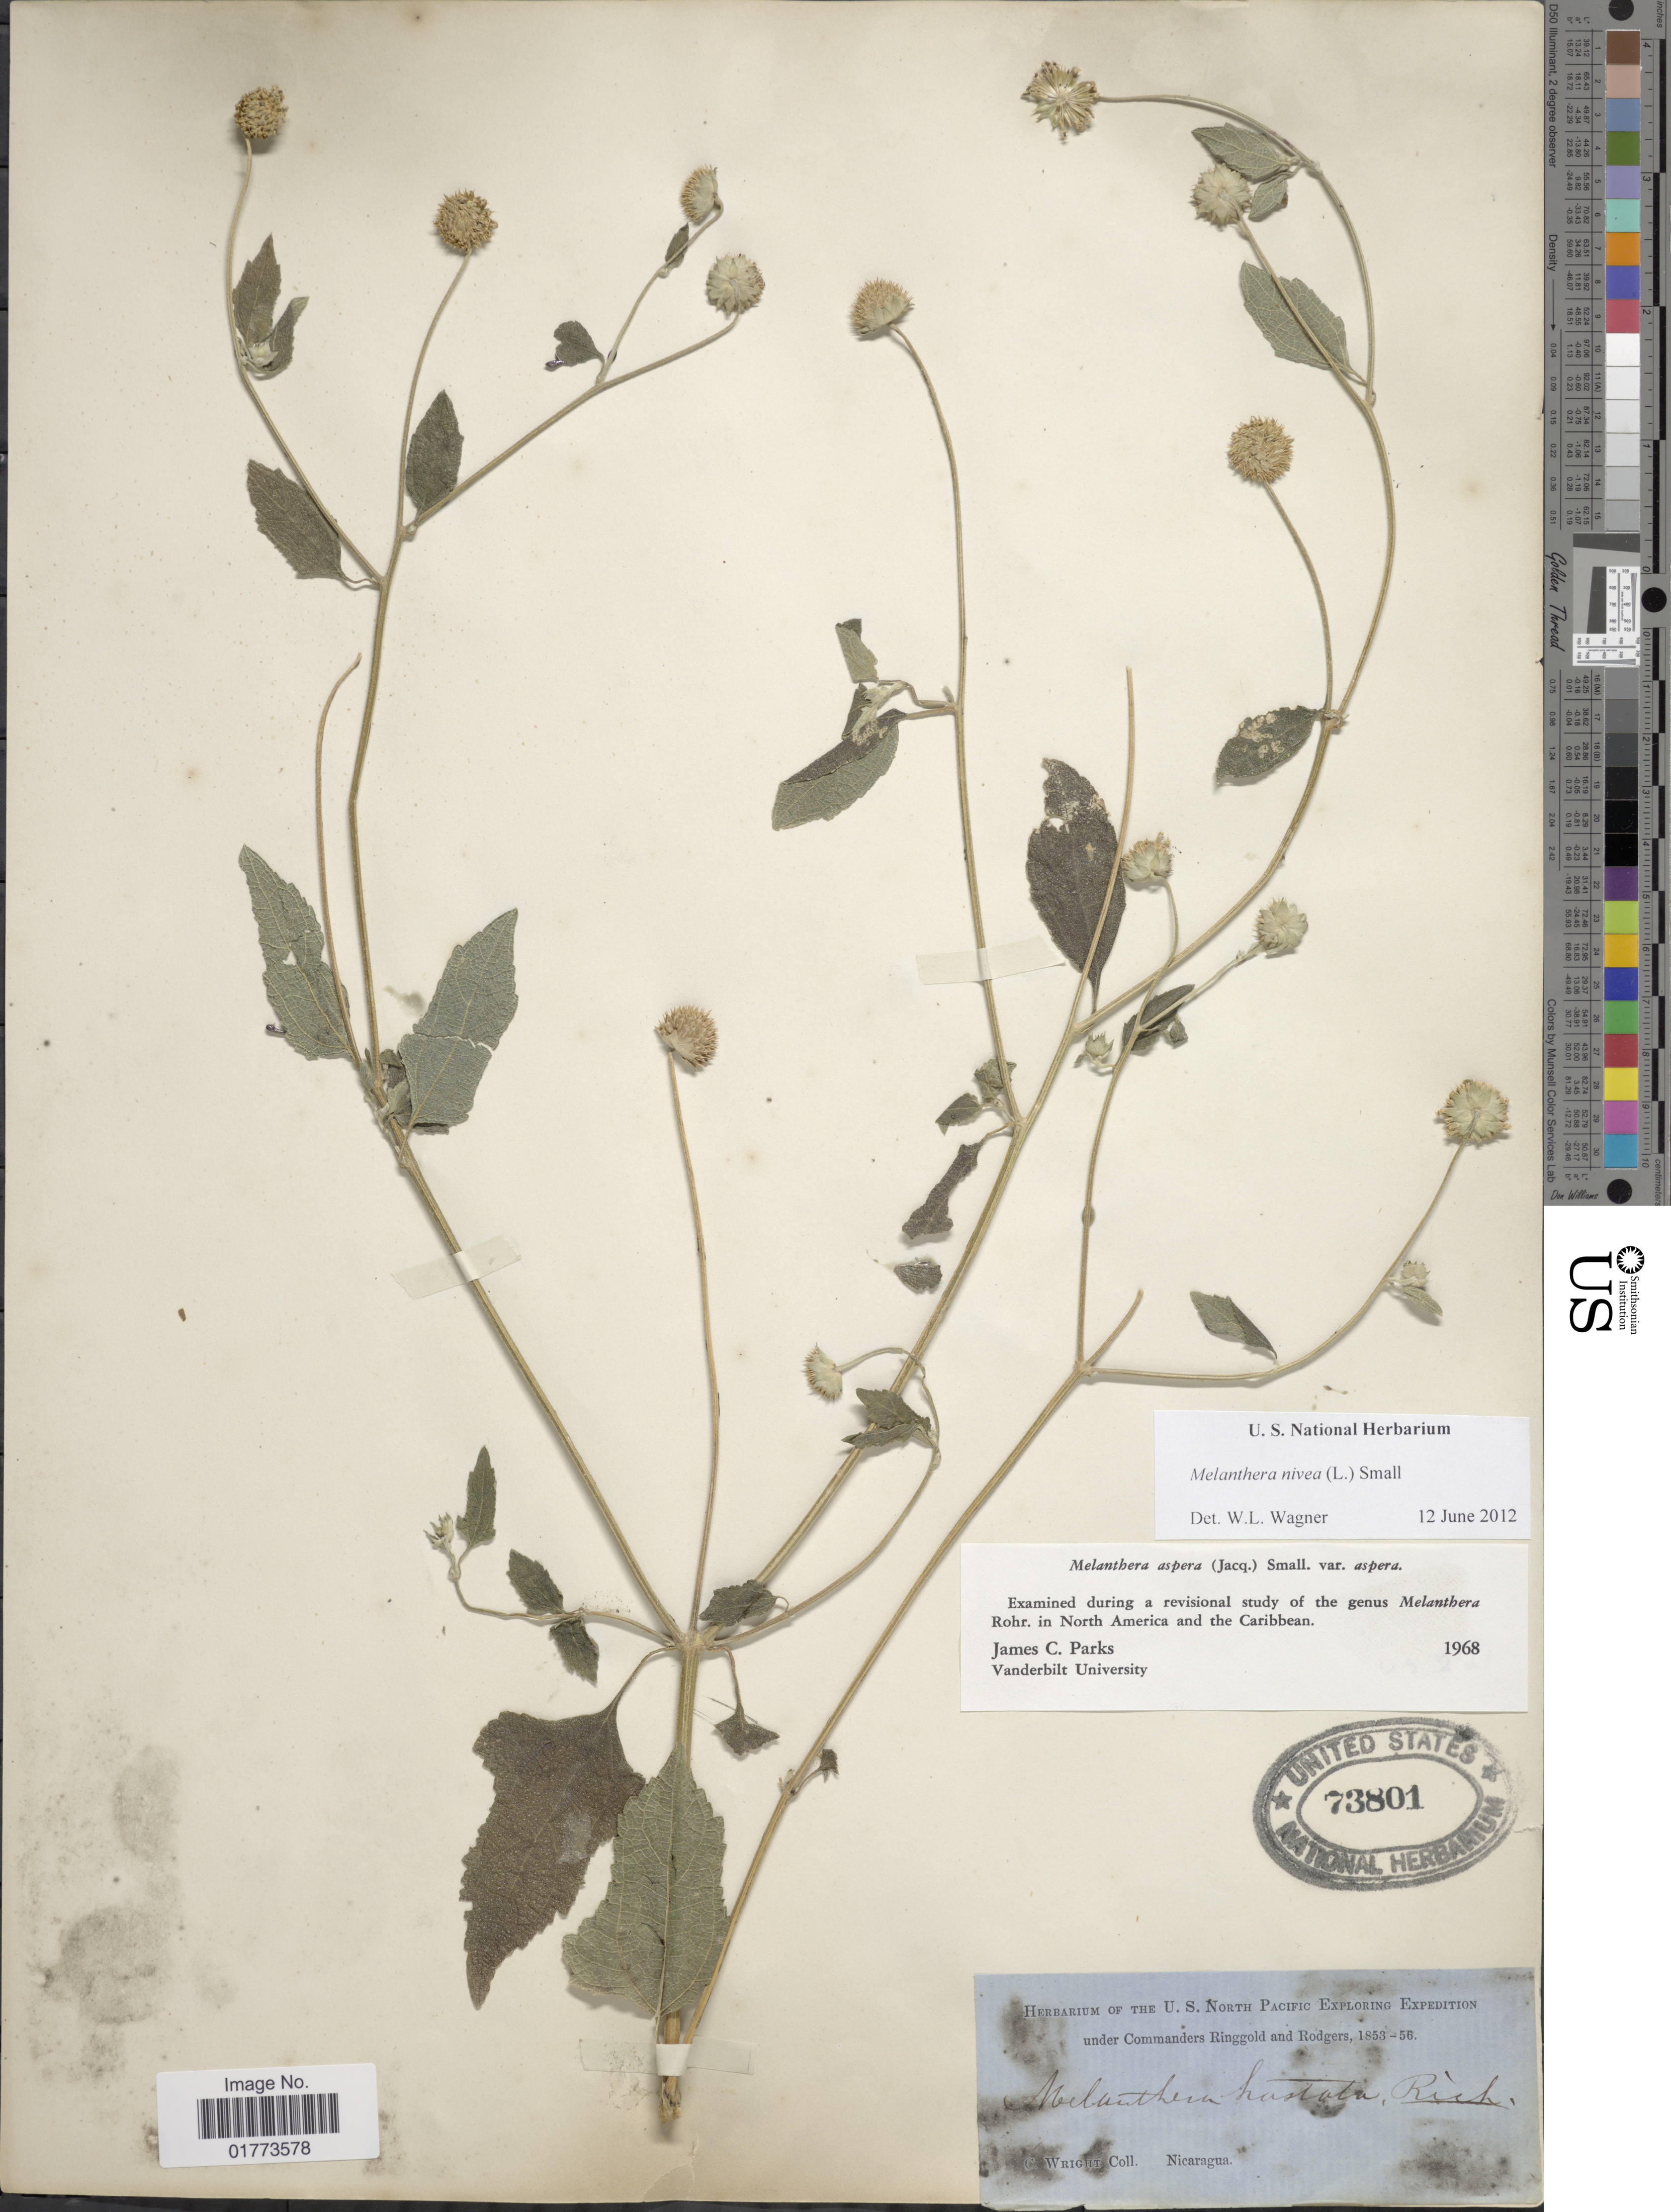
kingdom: Plantae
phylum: Tracheophyta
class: Magnoliopsida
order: Asterales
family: Asteraceae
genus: Melanthera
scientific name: Melanthera nivea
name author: (L.) Small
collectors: C. Wright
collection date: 1853/1856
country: Nicaragua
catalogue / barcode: US 73801